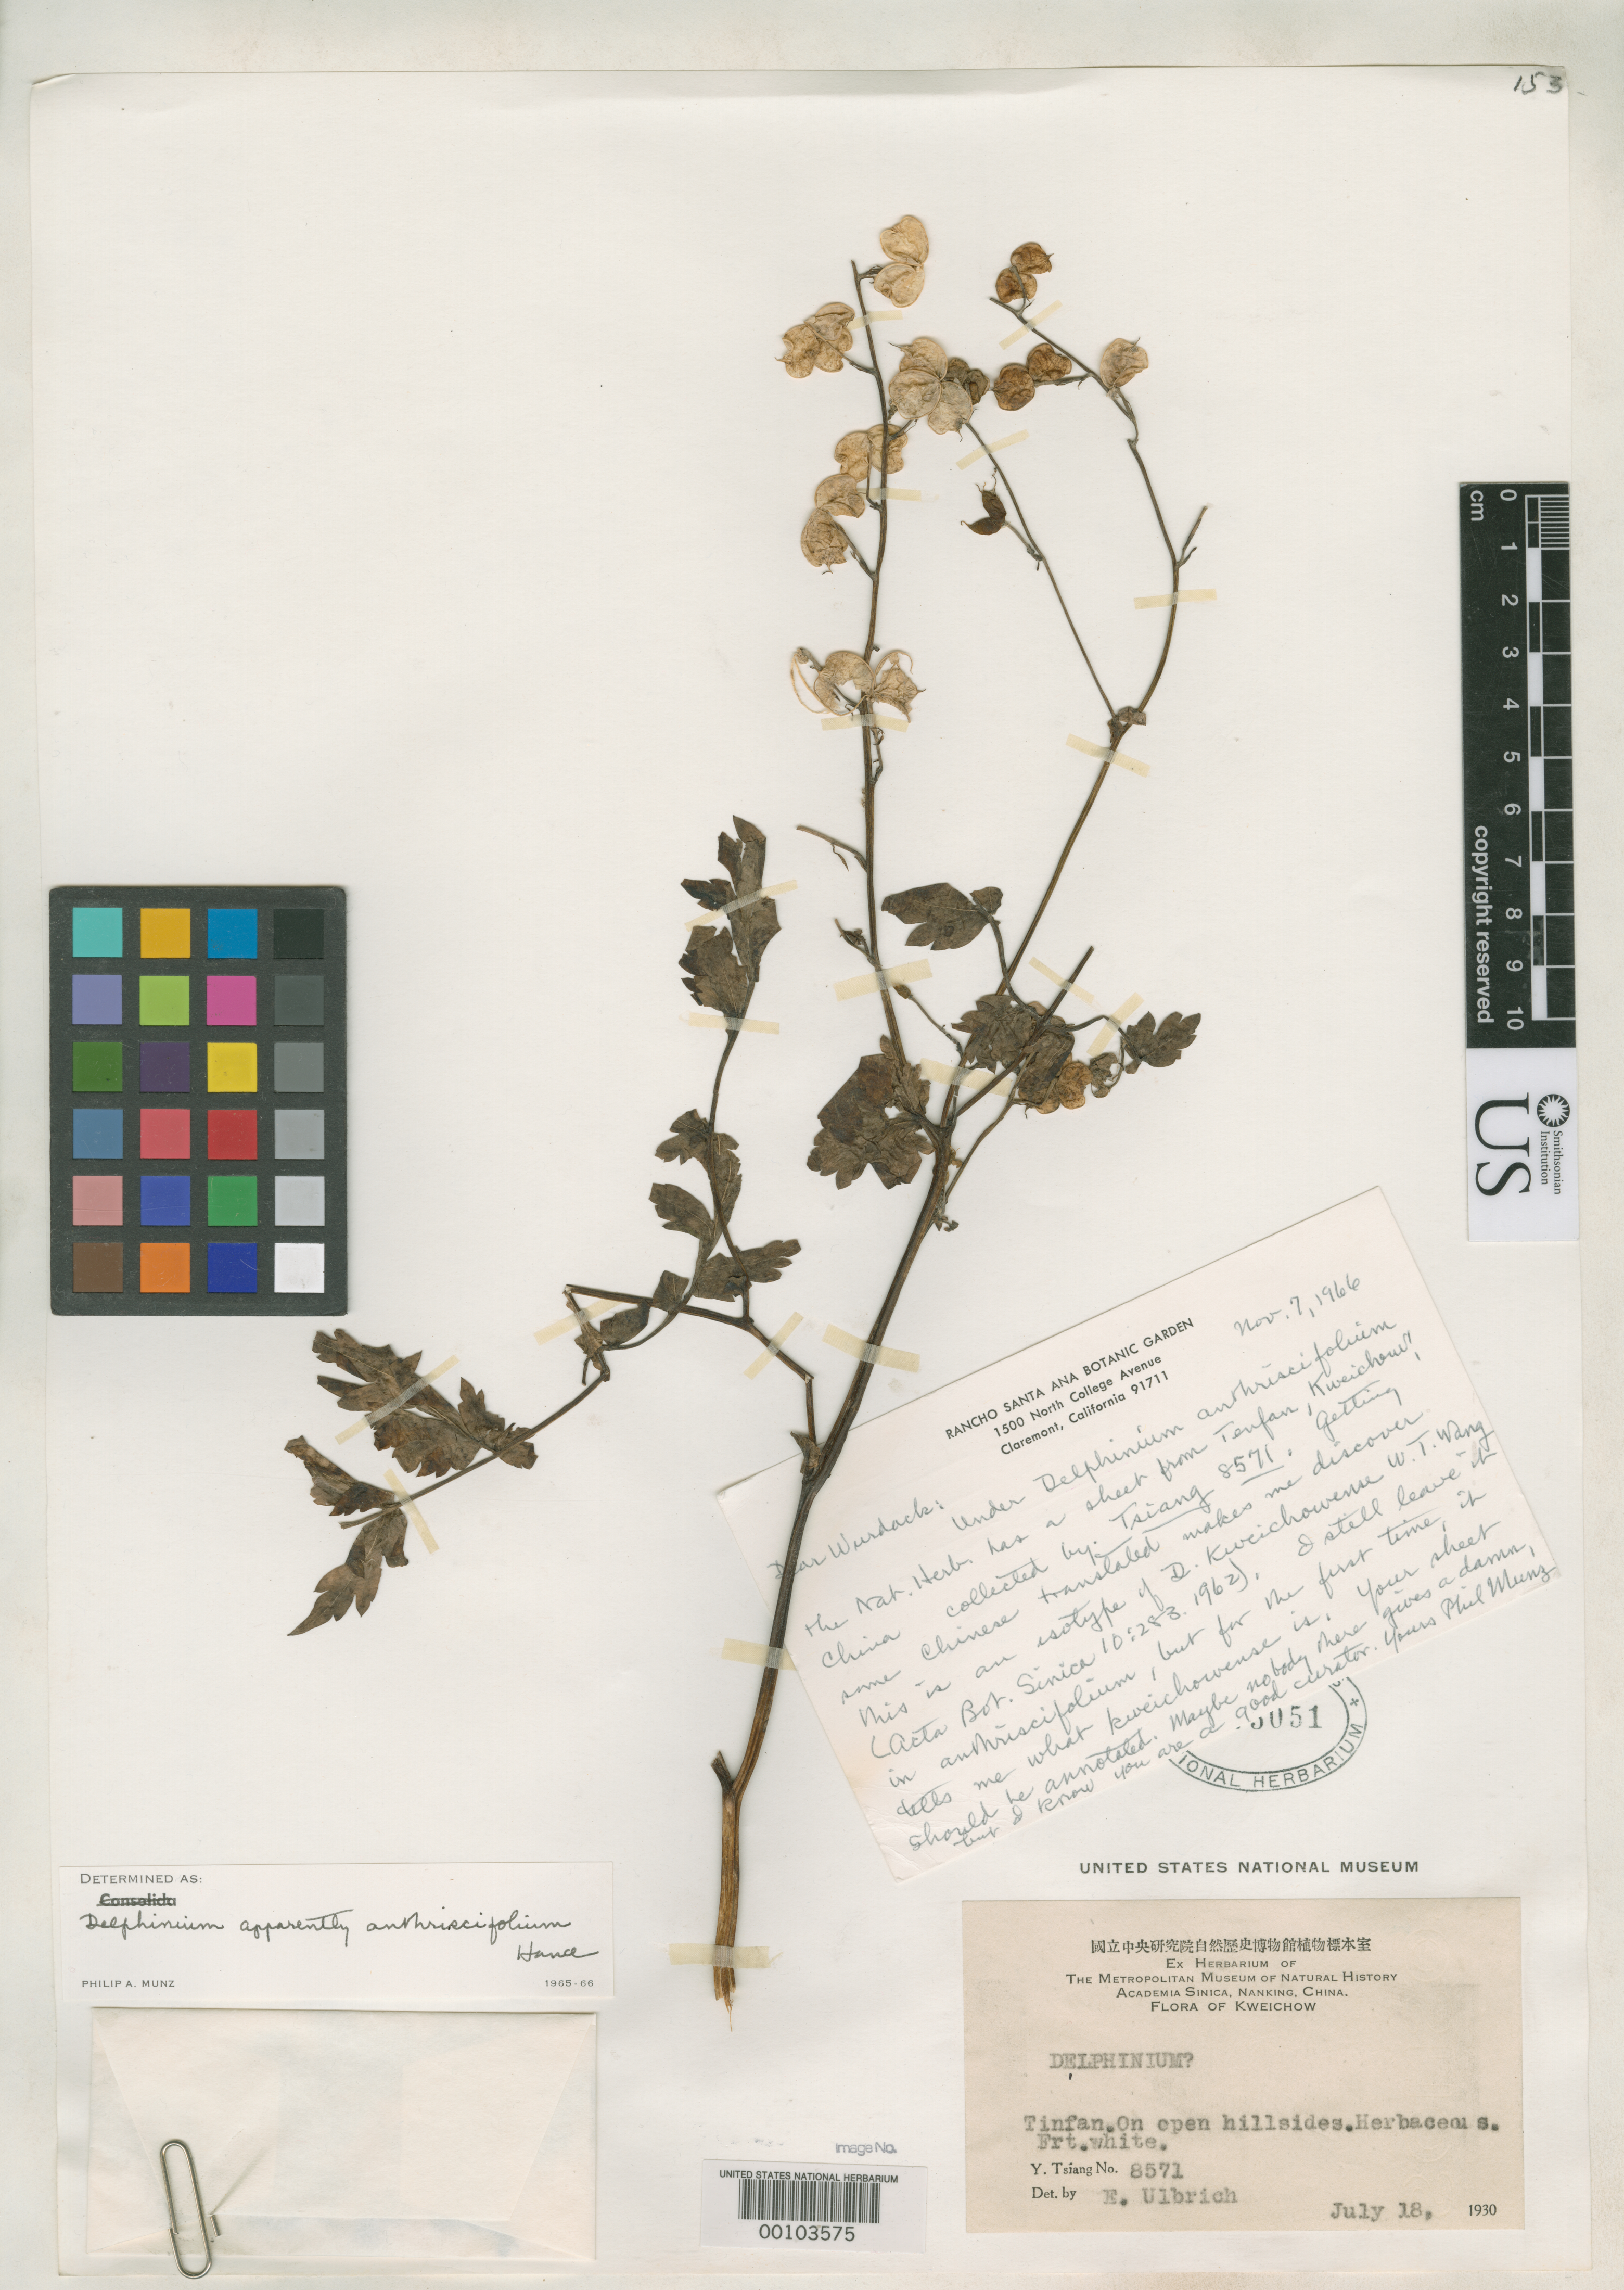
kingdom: Plantae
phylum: Tracheophyta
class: Magnoliopsida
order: Ranunculales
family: Ranunculaceae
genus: Delphinium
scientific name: Delphinium kweichowense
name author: W.T. Wang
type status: Isotype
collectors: Y. Tsiang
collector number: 8571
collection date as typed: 18 Jul 1930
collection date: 1930-07-18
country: China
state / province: Guizhou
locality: Tinfan.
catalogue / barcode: US 1575051